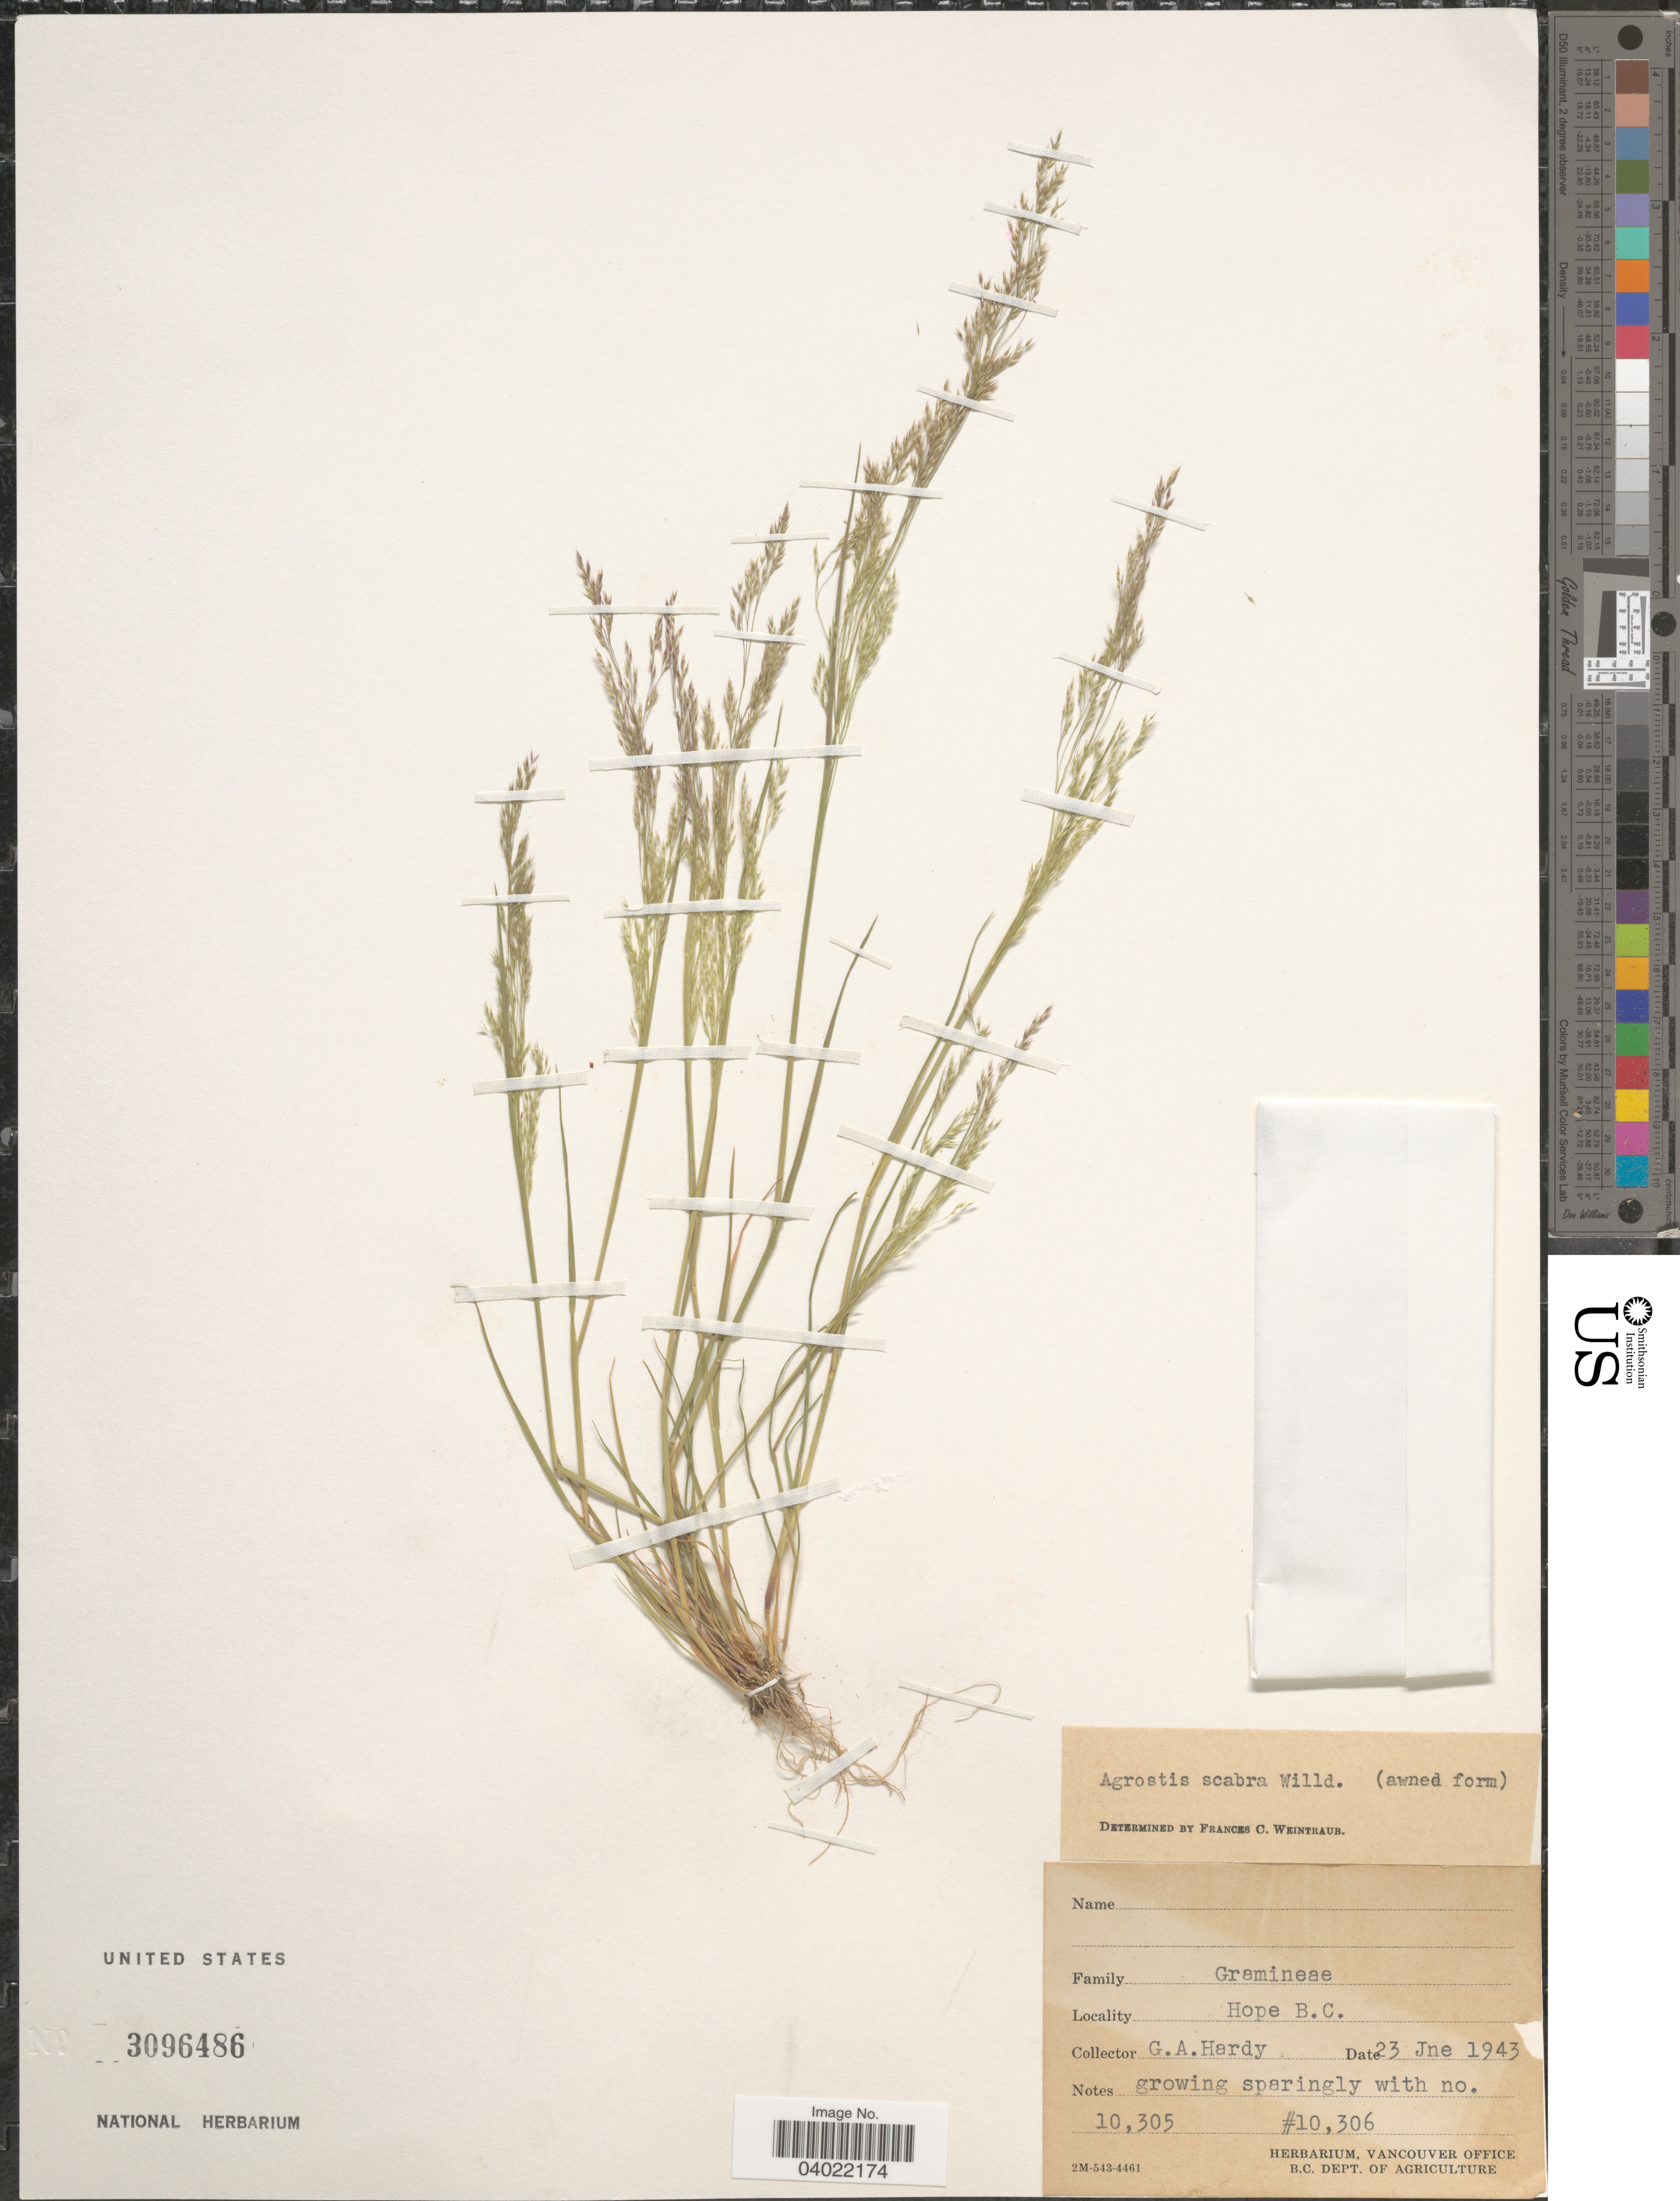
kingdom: Plantae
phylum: Tracheophyta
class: Liliopsida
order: Poales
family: Poaceae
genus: Agrostis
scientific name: Agrostis scabra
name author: Willd.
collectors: G. Hardy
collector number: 10306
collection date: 1943-06-23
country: Canada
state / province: British Columbia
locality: Hope.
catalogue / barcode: US 3098486